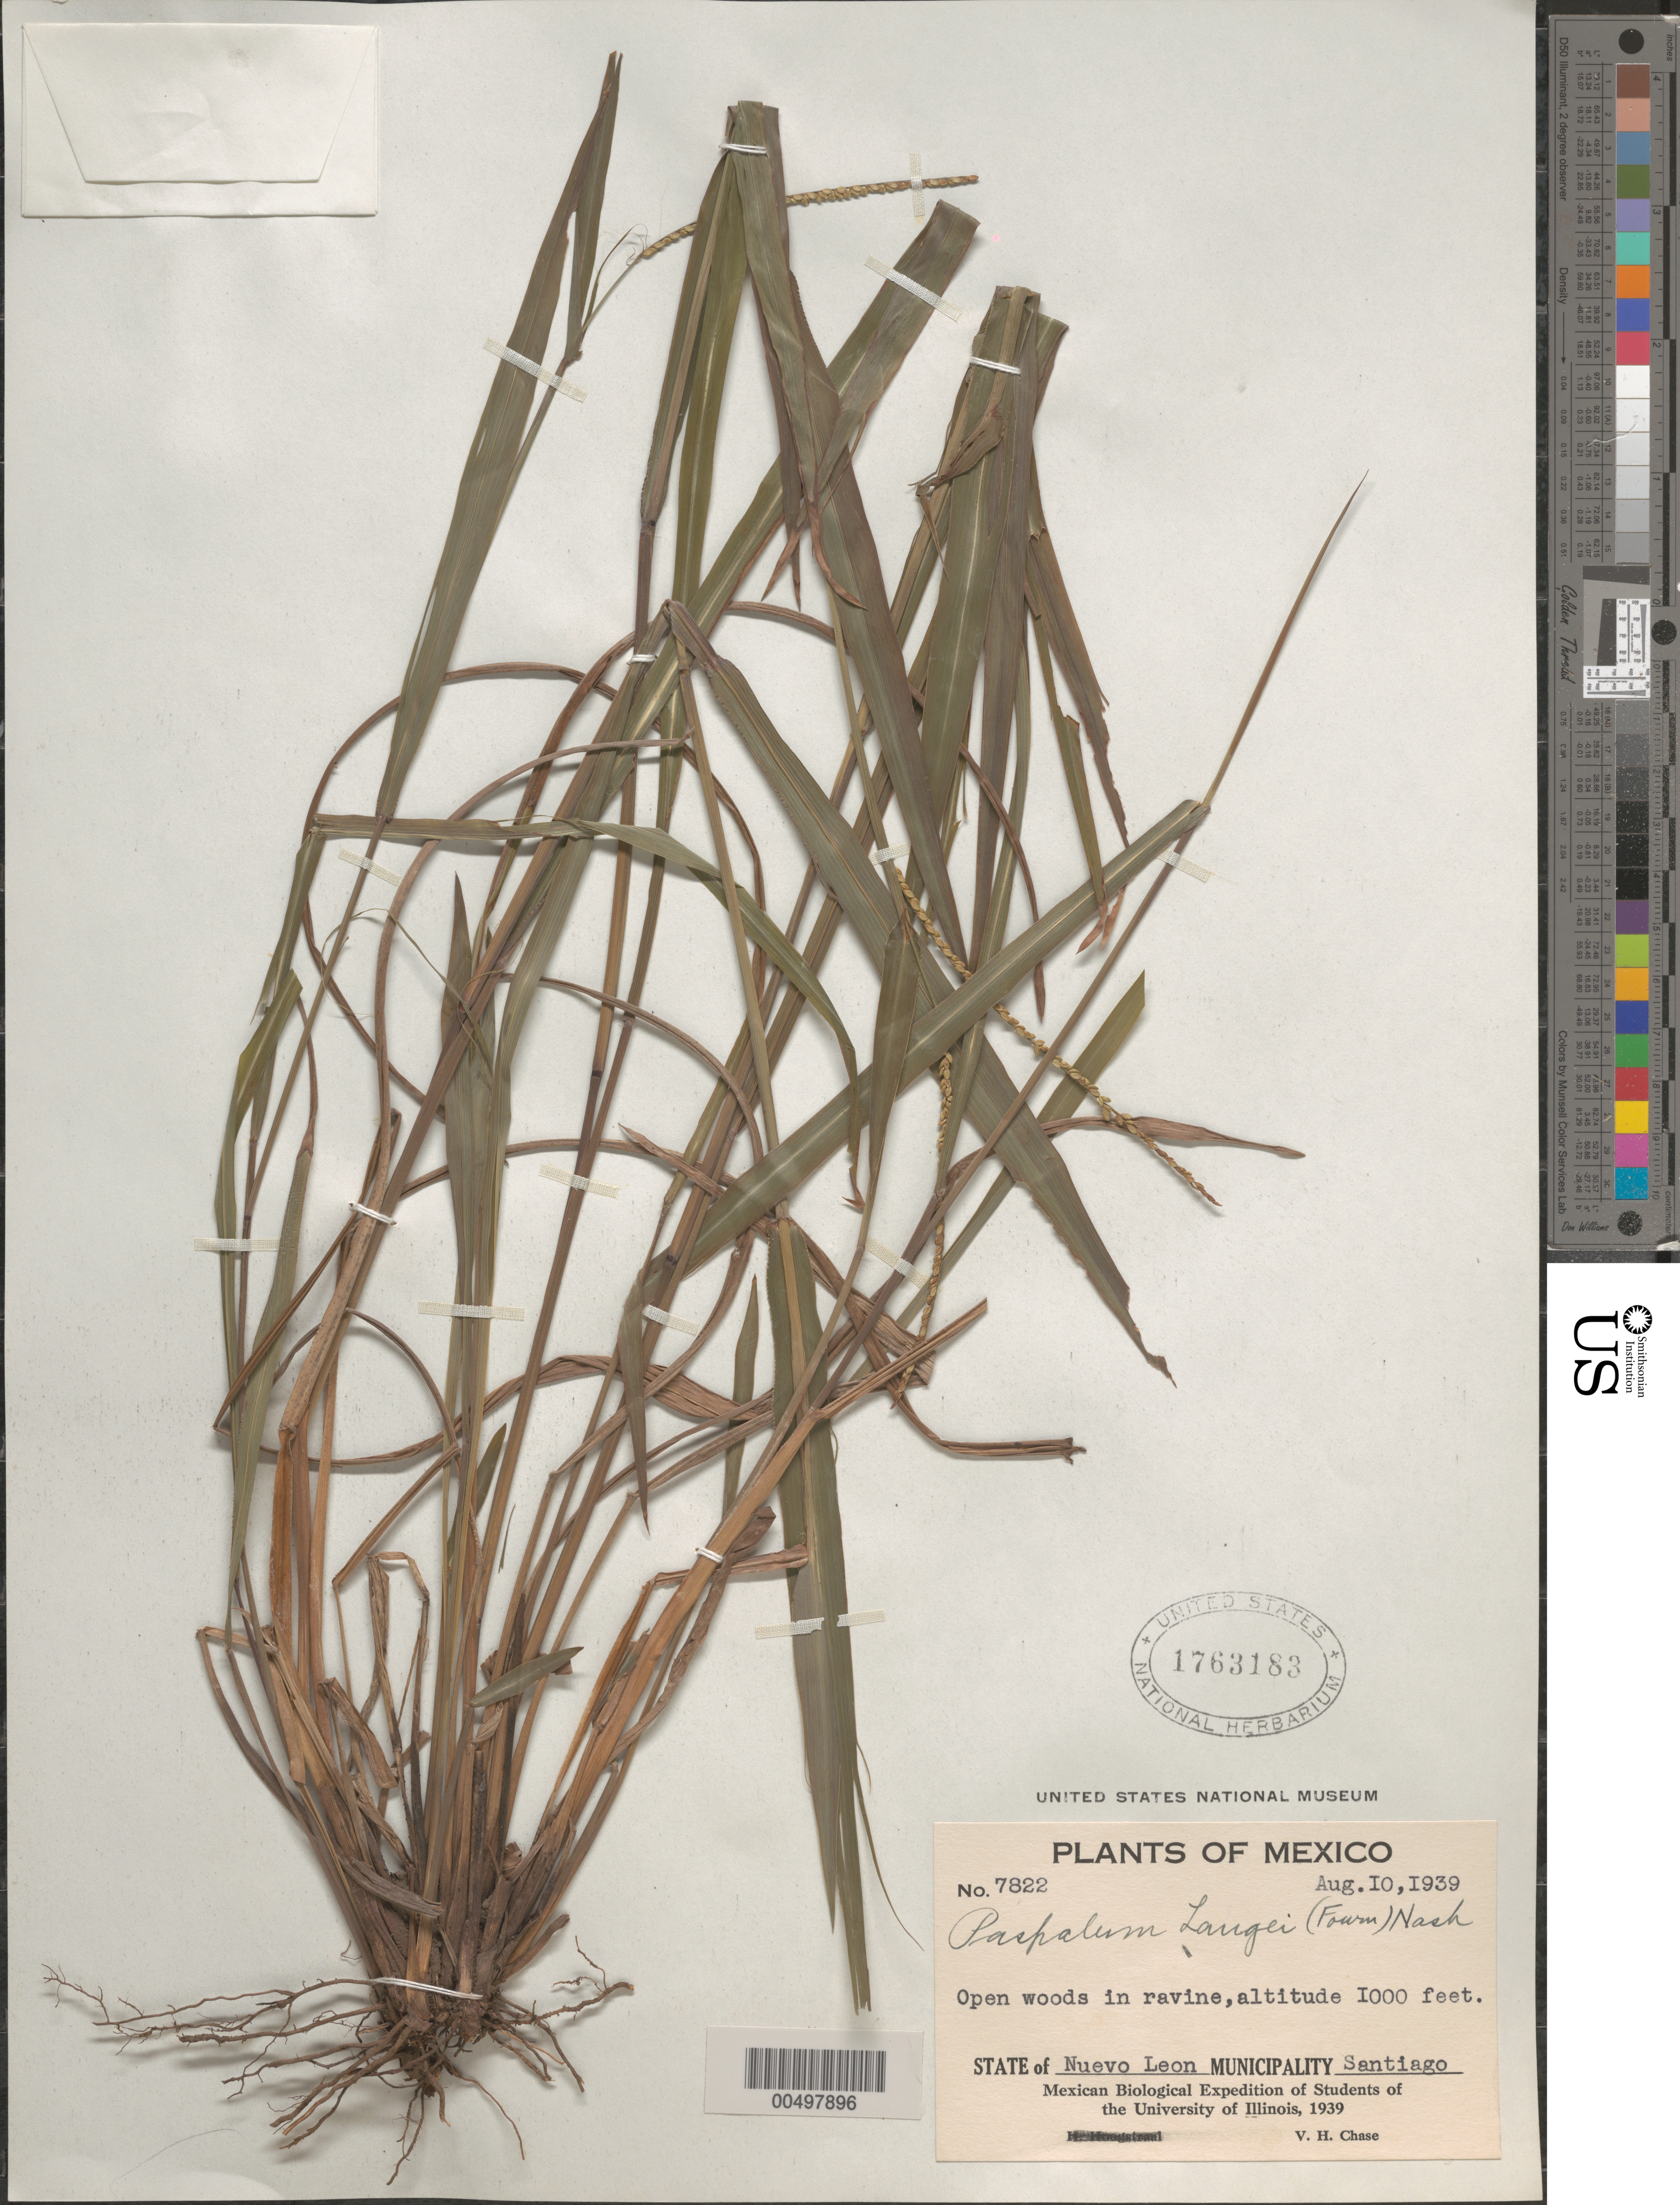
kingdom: Plantae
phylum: Tracheophyta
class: Liliopsida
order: Poales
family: Poaceae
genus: Paspalum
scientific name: Paspalum langei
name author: (E. Fourn.) Nash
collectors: V. H. Chase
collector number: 7822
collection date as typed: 10 Aug 1939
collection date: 1939-08-10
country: Mexico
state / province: Nuevo León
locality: Santiago Mun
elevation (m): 305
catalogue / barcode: US 1763183